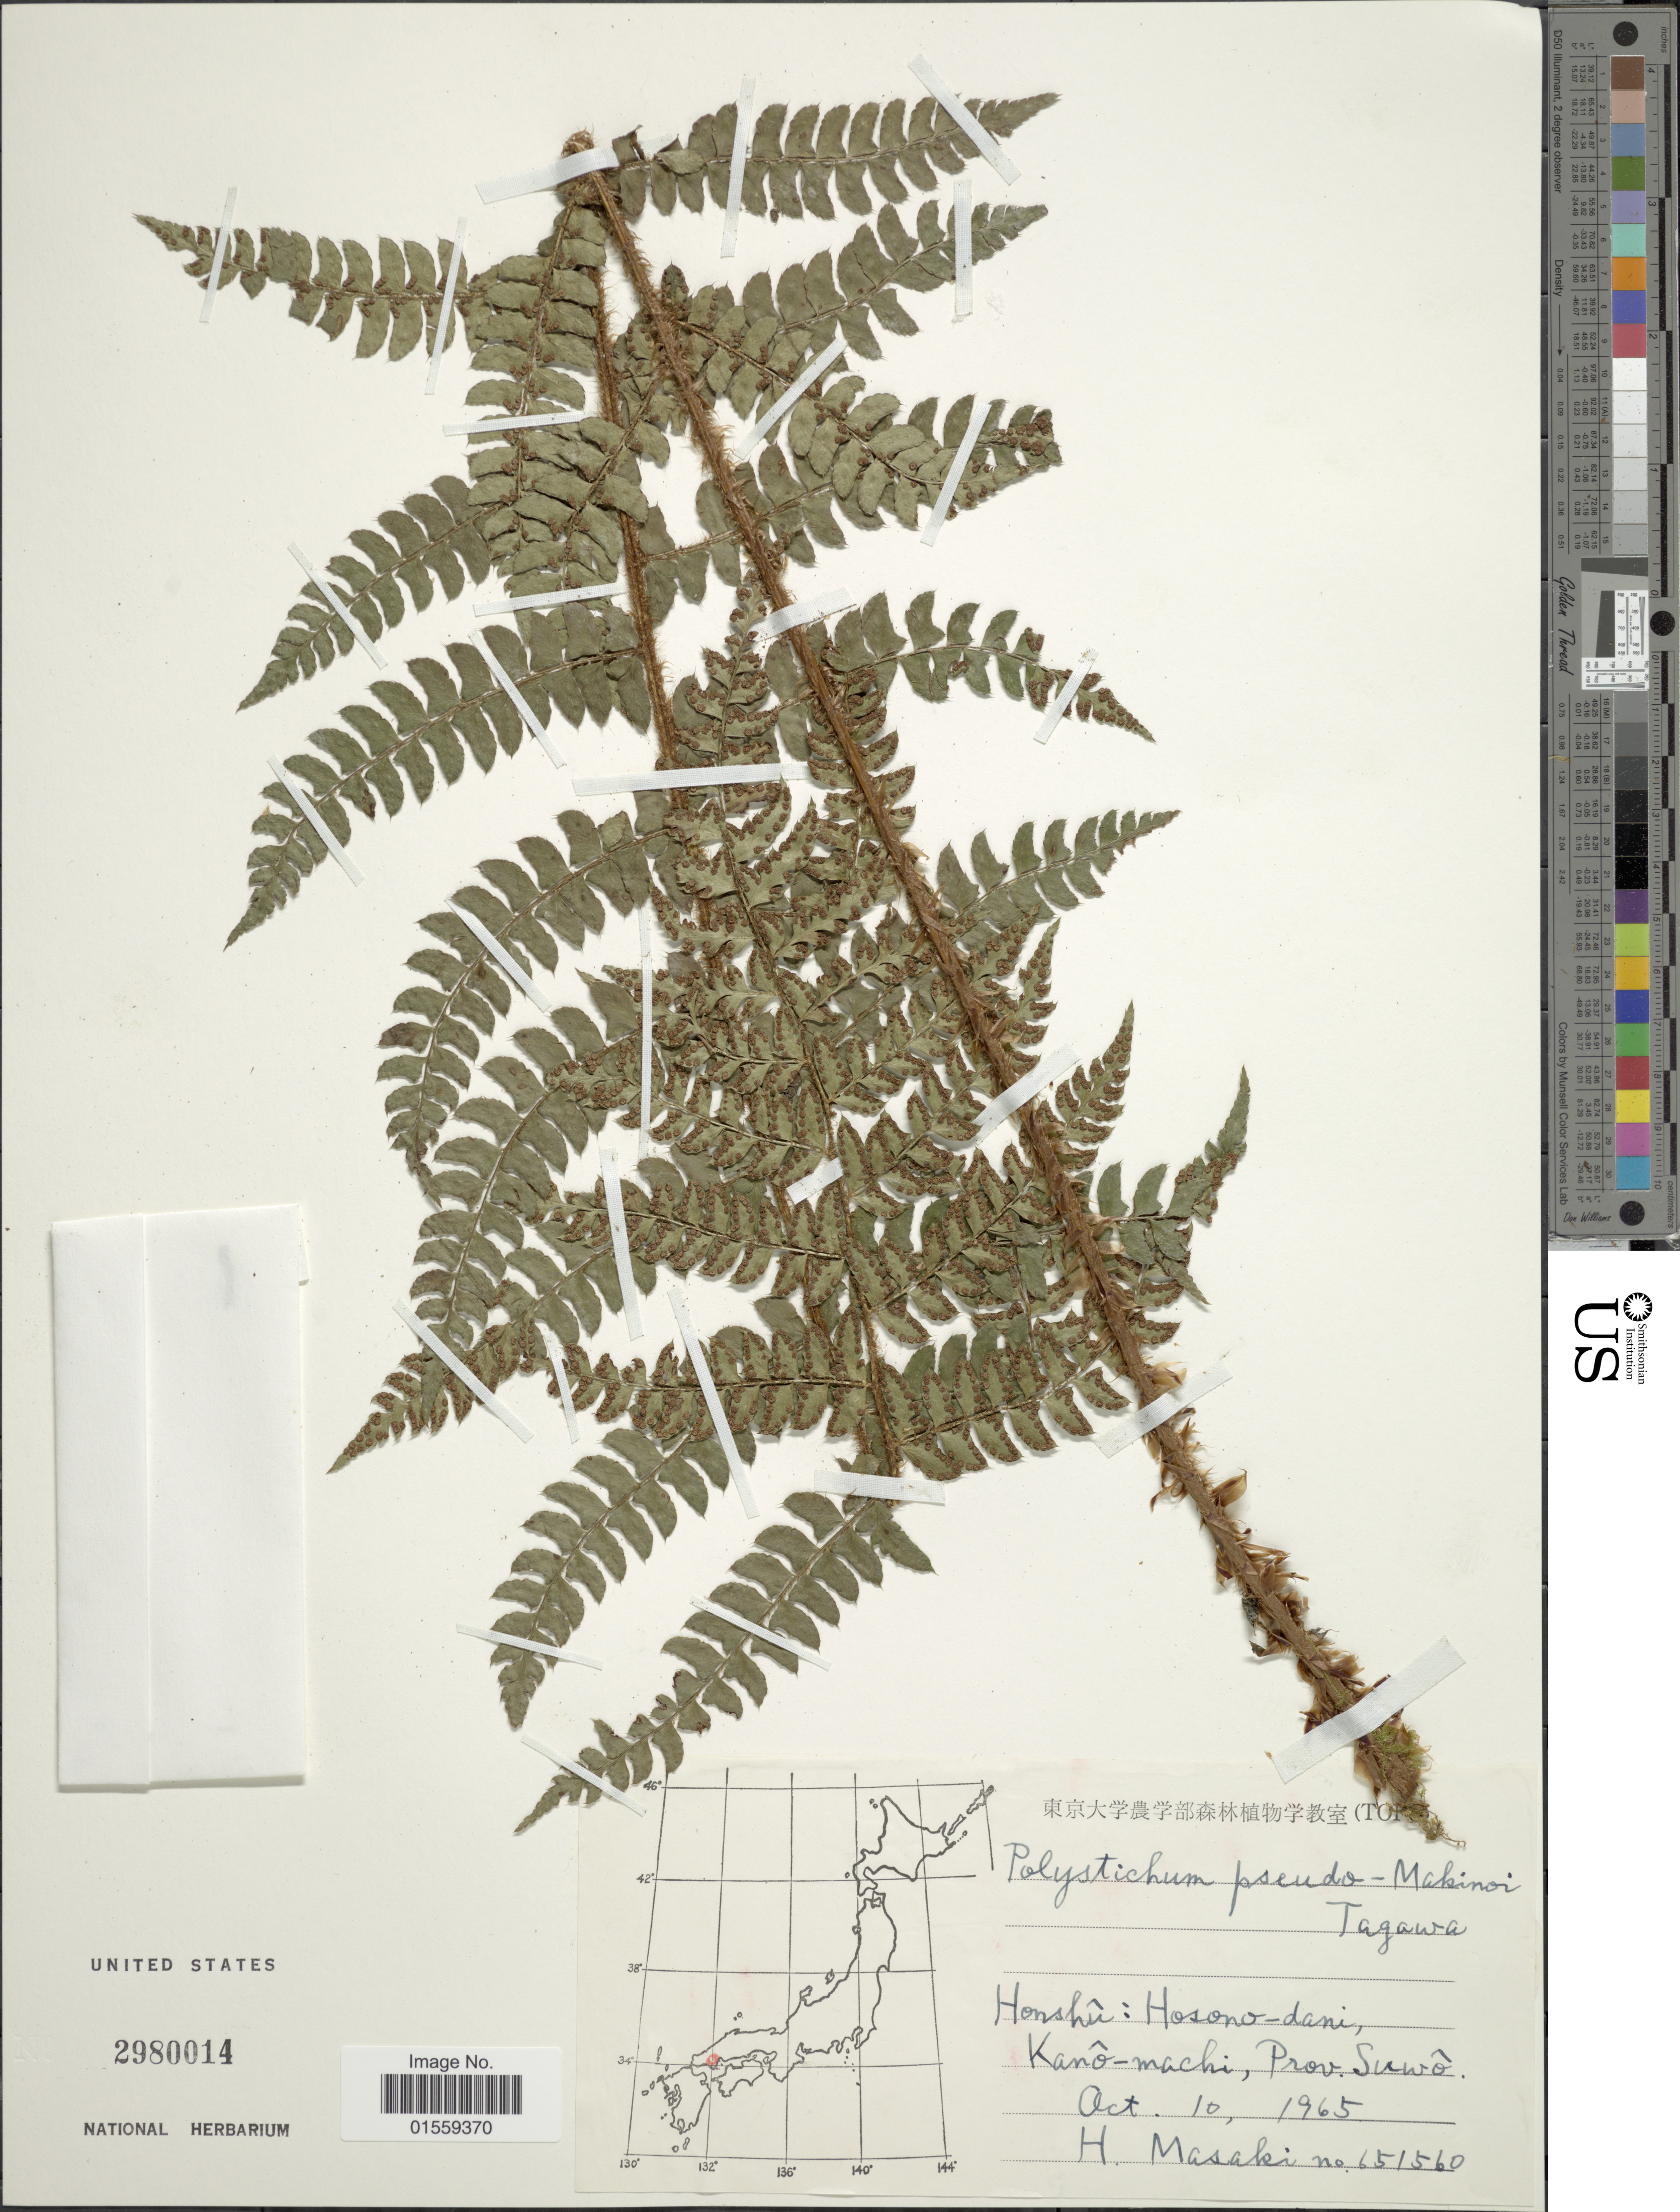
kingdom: Plantae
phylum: Tracheophyta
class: Polypodiopsida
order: Polypodiales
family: Dryopteridaceae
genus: Polystichum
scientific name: Polystichum pseudomakinoi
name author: Tagawa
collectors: H. Masaki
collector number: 651560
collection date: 1965-10-10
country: Japan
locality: Honshu: Hosono-dani, kano-machi, Prov. Suwo.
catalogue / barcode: US 2980014